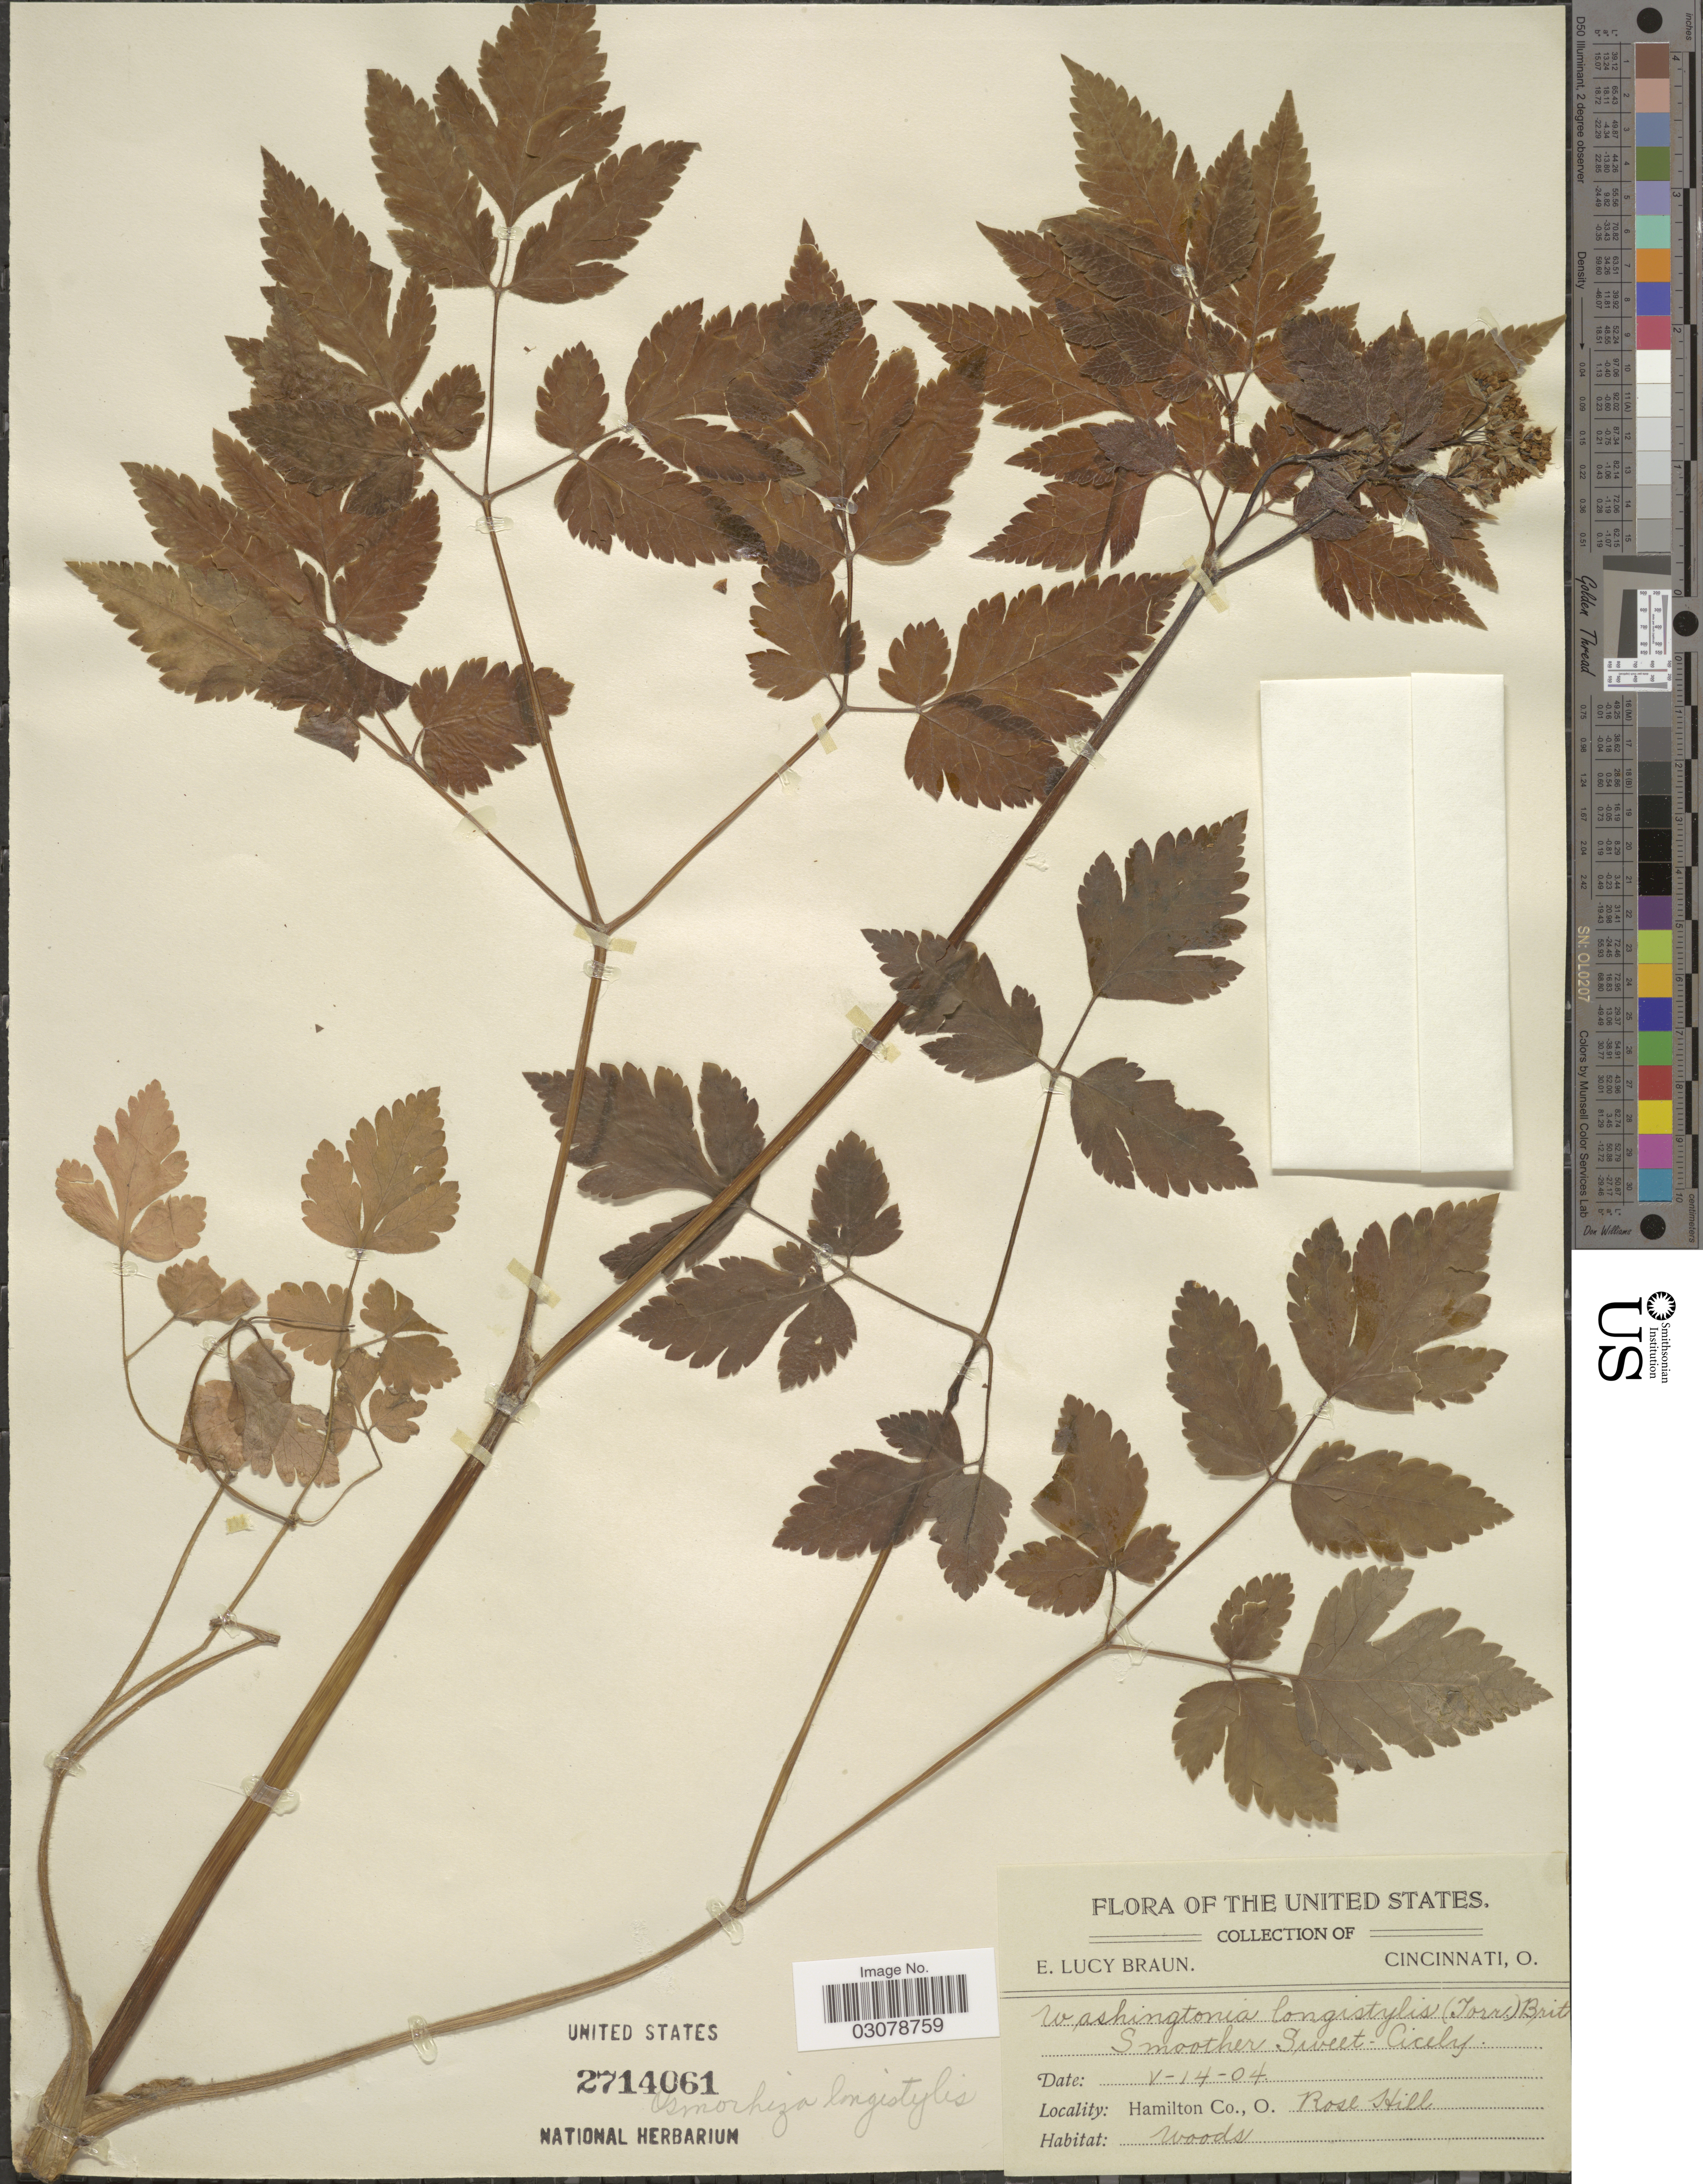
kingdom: Plantae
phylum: Tracheophyta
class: Magnoliopsida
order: Apiales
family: Apiaceae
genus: Osmorhiza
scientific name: Osmorhiza longistylis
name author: (Torr.) DC.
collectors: E. L. Braun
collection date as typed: Transcribed d/m/y: 14/5/04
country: United States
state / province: Ohio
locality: Hamilton Co., O., Rose Hill.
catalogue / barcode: US 2714061